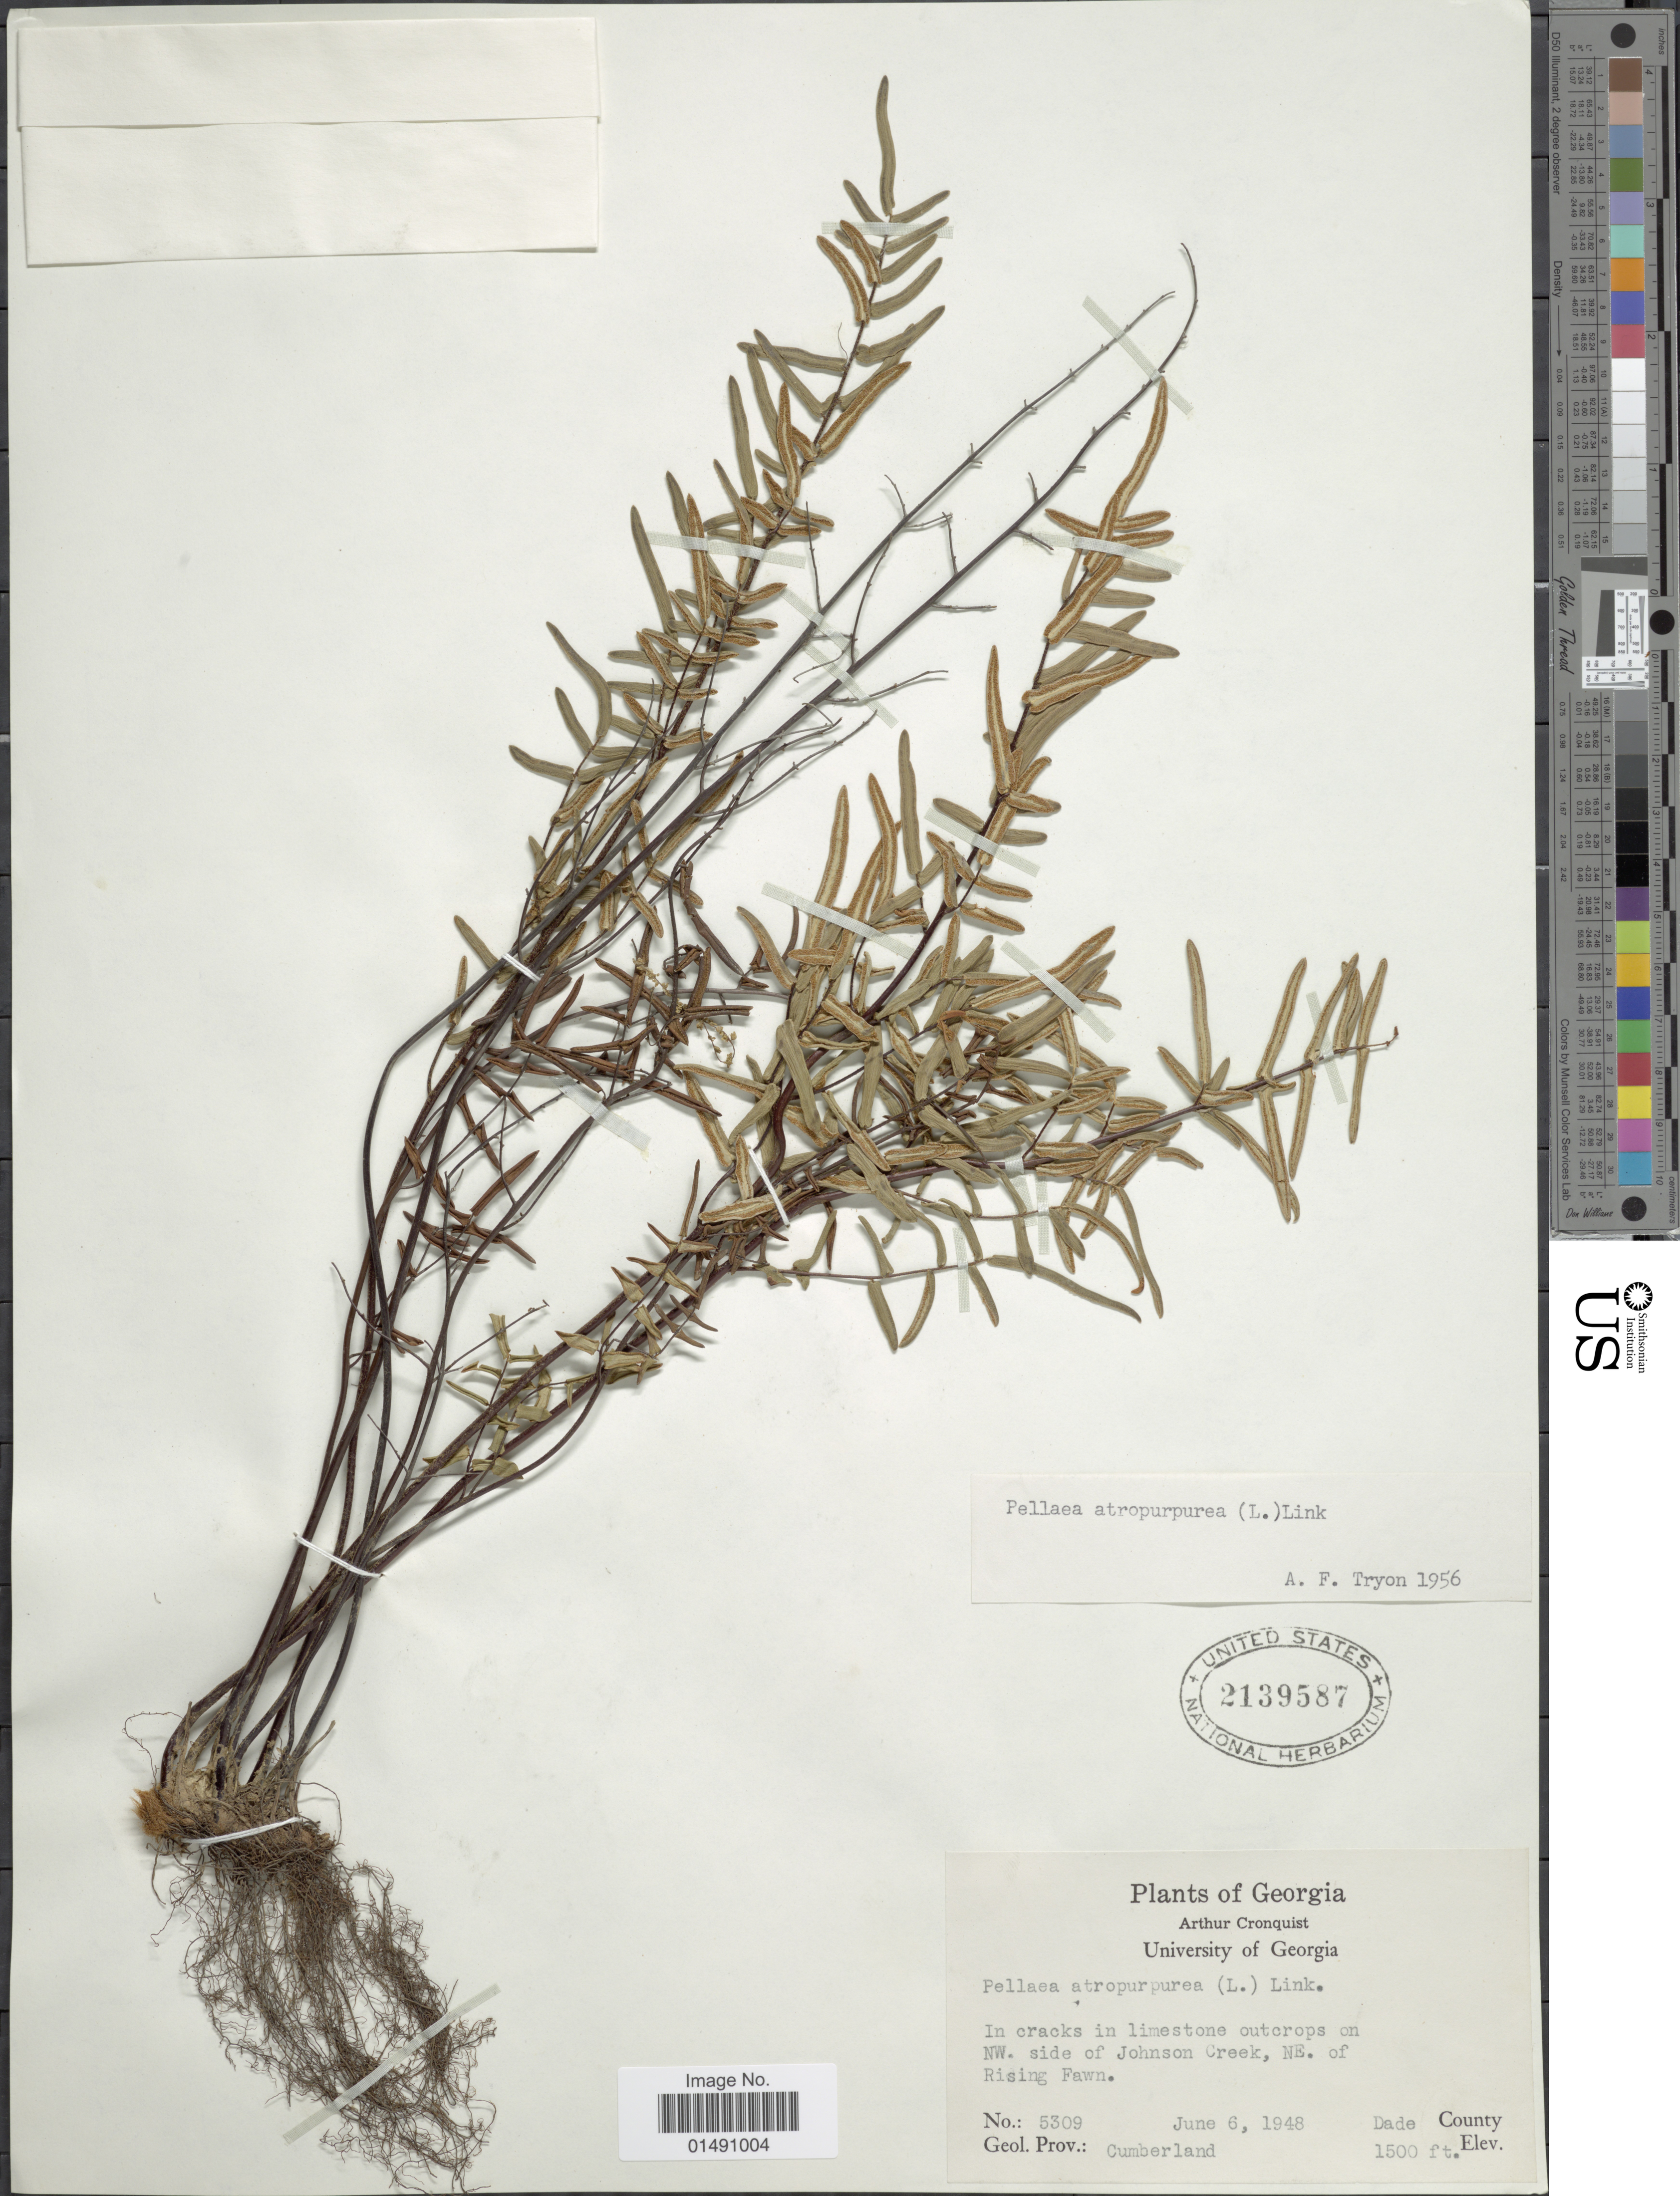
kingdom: Plantae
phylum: Tracheophyta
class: Polypodiopsida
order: Polypodiales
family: Pteridaceae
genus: Pellaea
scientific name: Pellaea atropurpurea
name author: (L.) Link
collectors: A. J. Cronquist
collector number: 5309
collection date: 1948-06-06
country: United States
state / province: Georgia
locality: In cracks in limestone outcrops on NW. side of Johnson Creek, NE. of Rising Fawn, Dade County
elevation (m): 457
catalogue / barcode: US 2139587